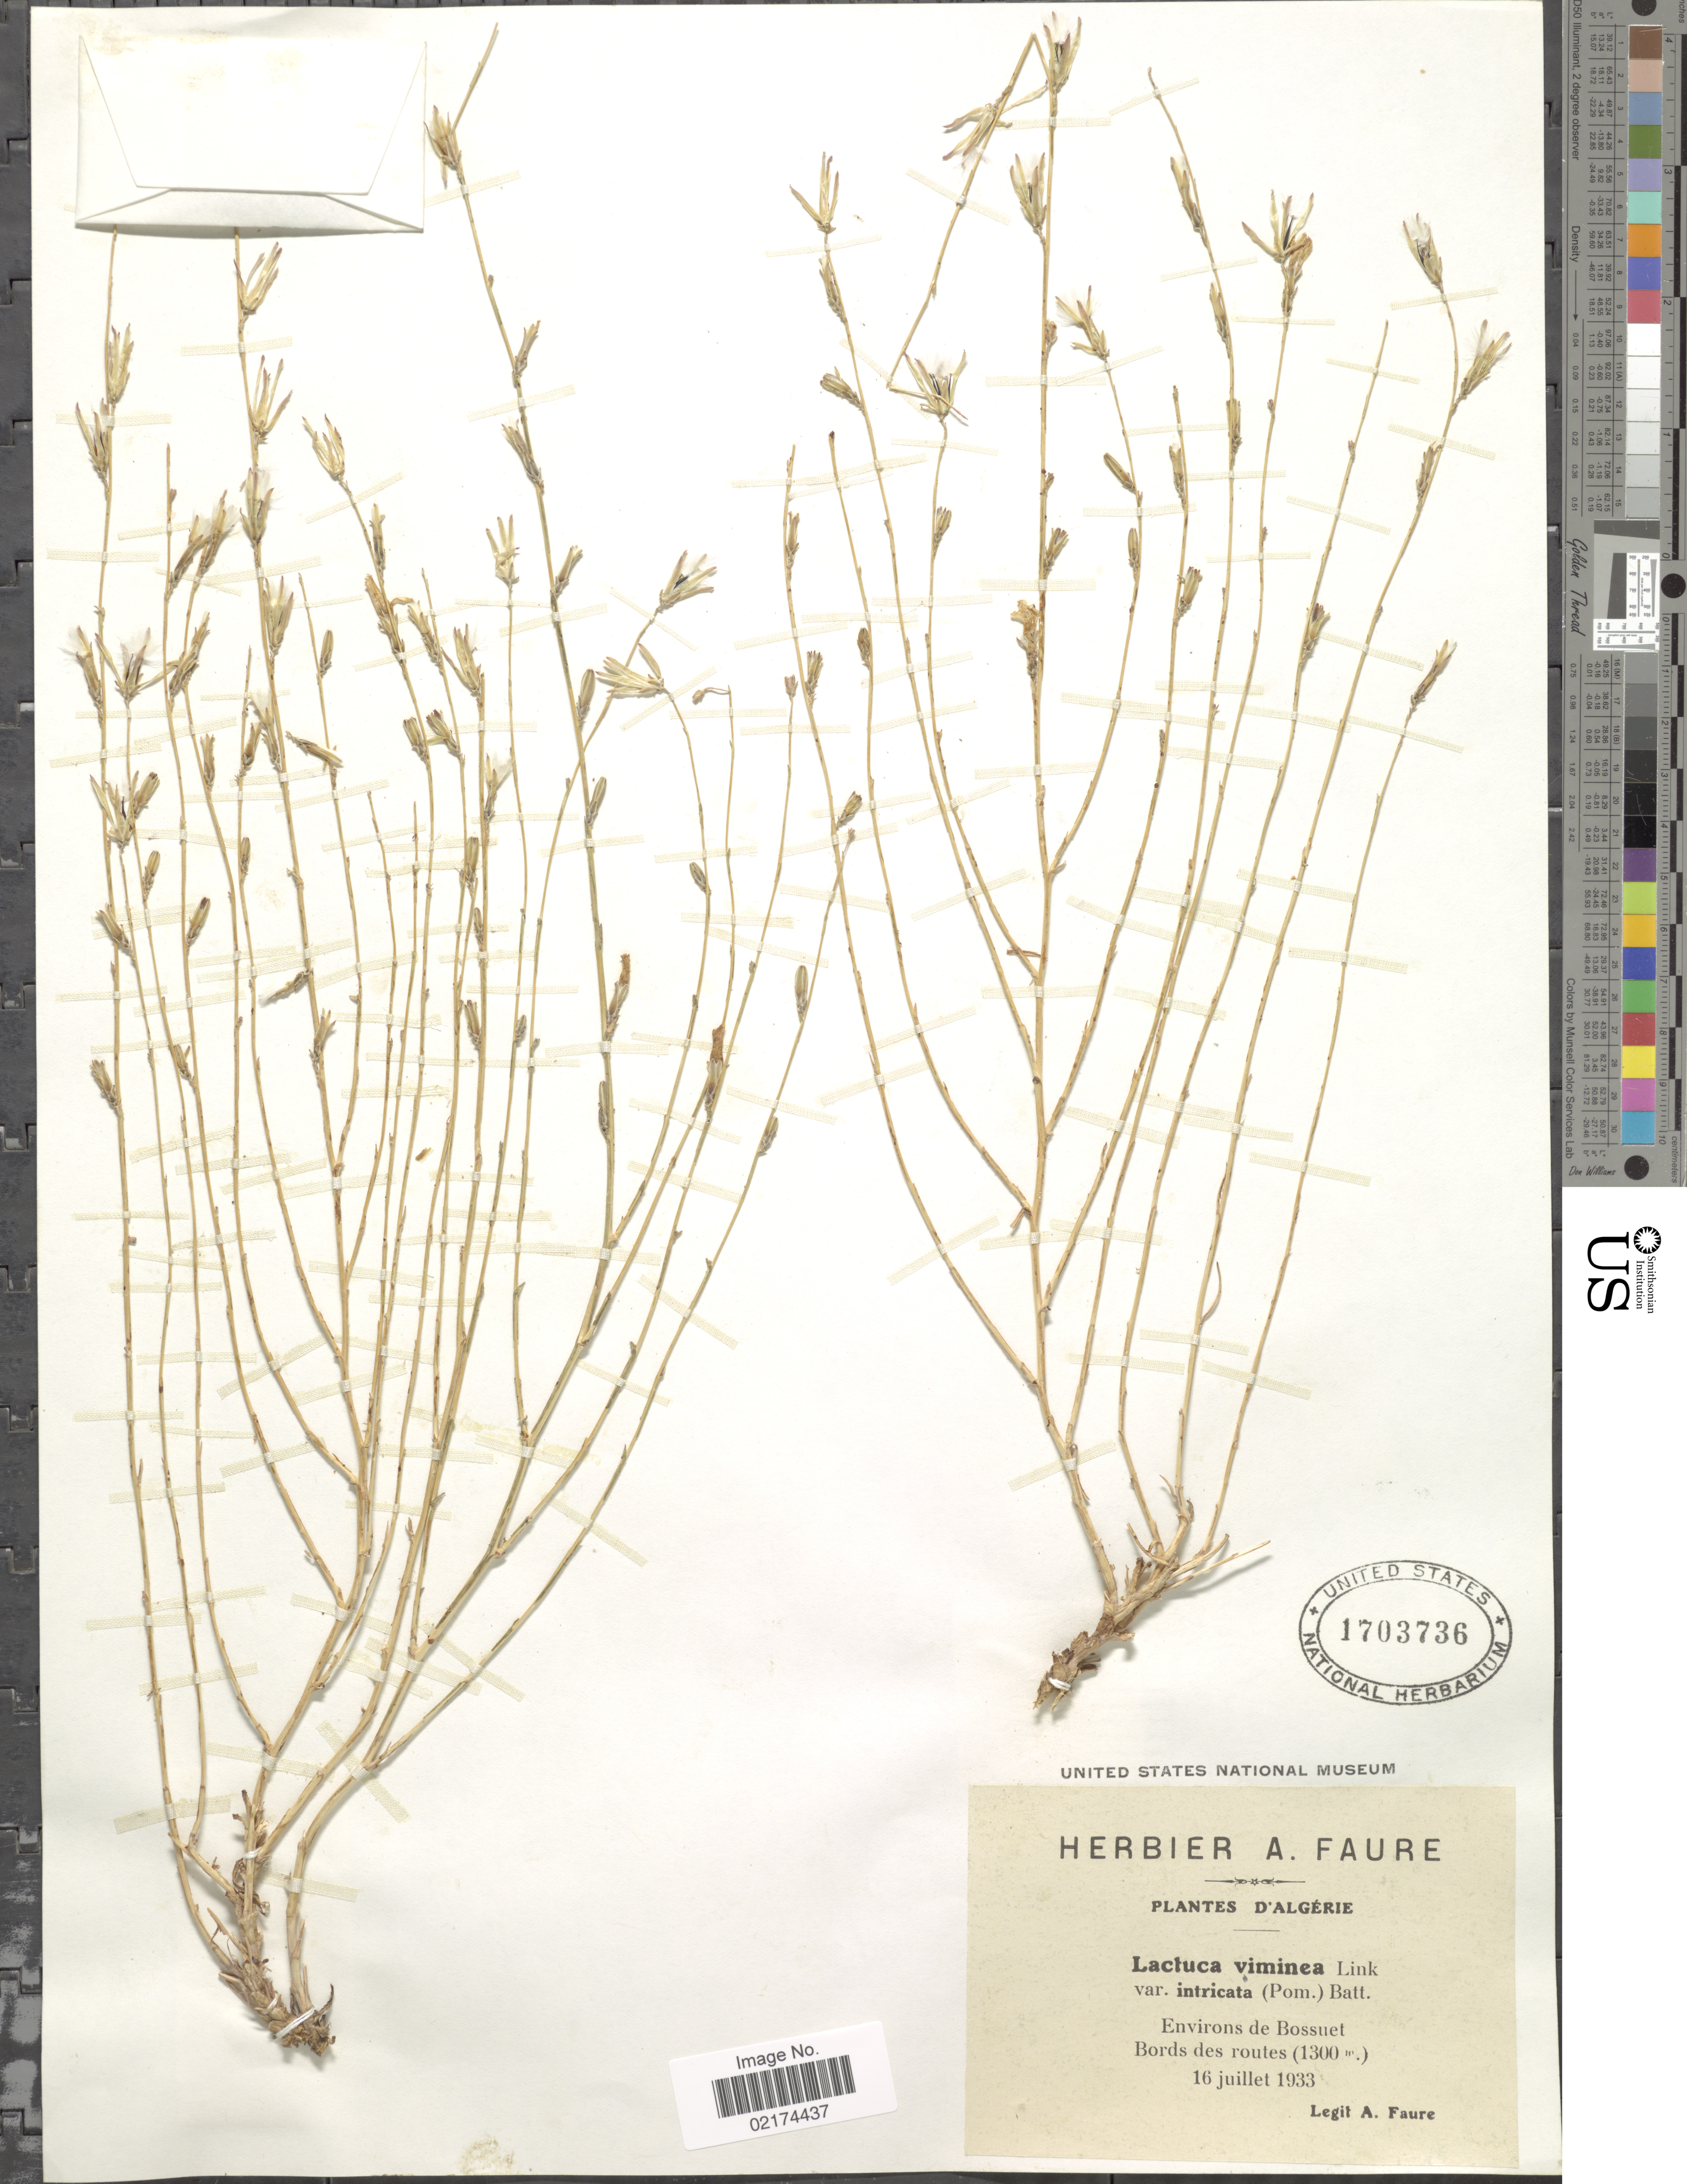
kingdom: Plantae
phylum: Tracheophyta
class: Magnoliopsida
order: Asterales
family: Asteraceae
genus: Lactuca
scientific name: Lactuca viminea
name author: (L.) J. Presl & C. Presl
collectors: A. Faure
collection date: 1933-06-16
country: Algeria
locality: D' Algerie, Environs de Bossuet, Bords des routes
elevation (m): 1300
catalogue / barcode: US 1703736